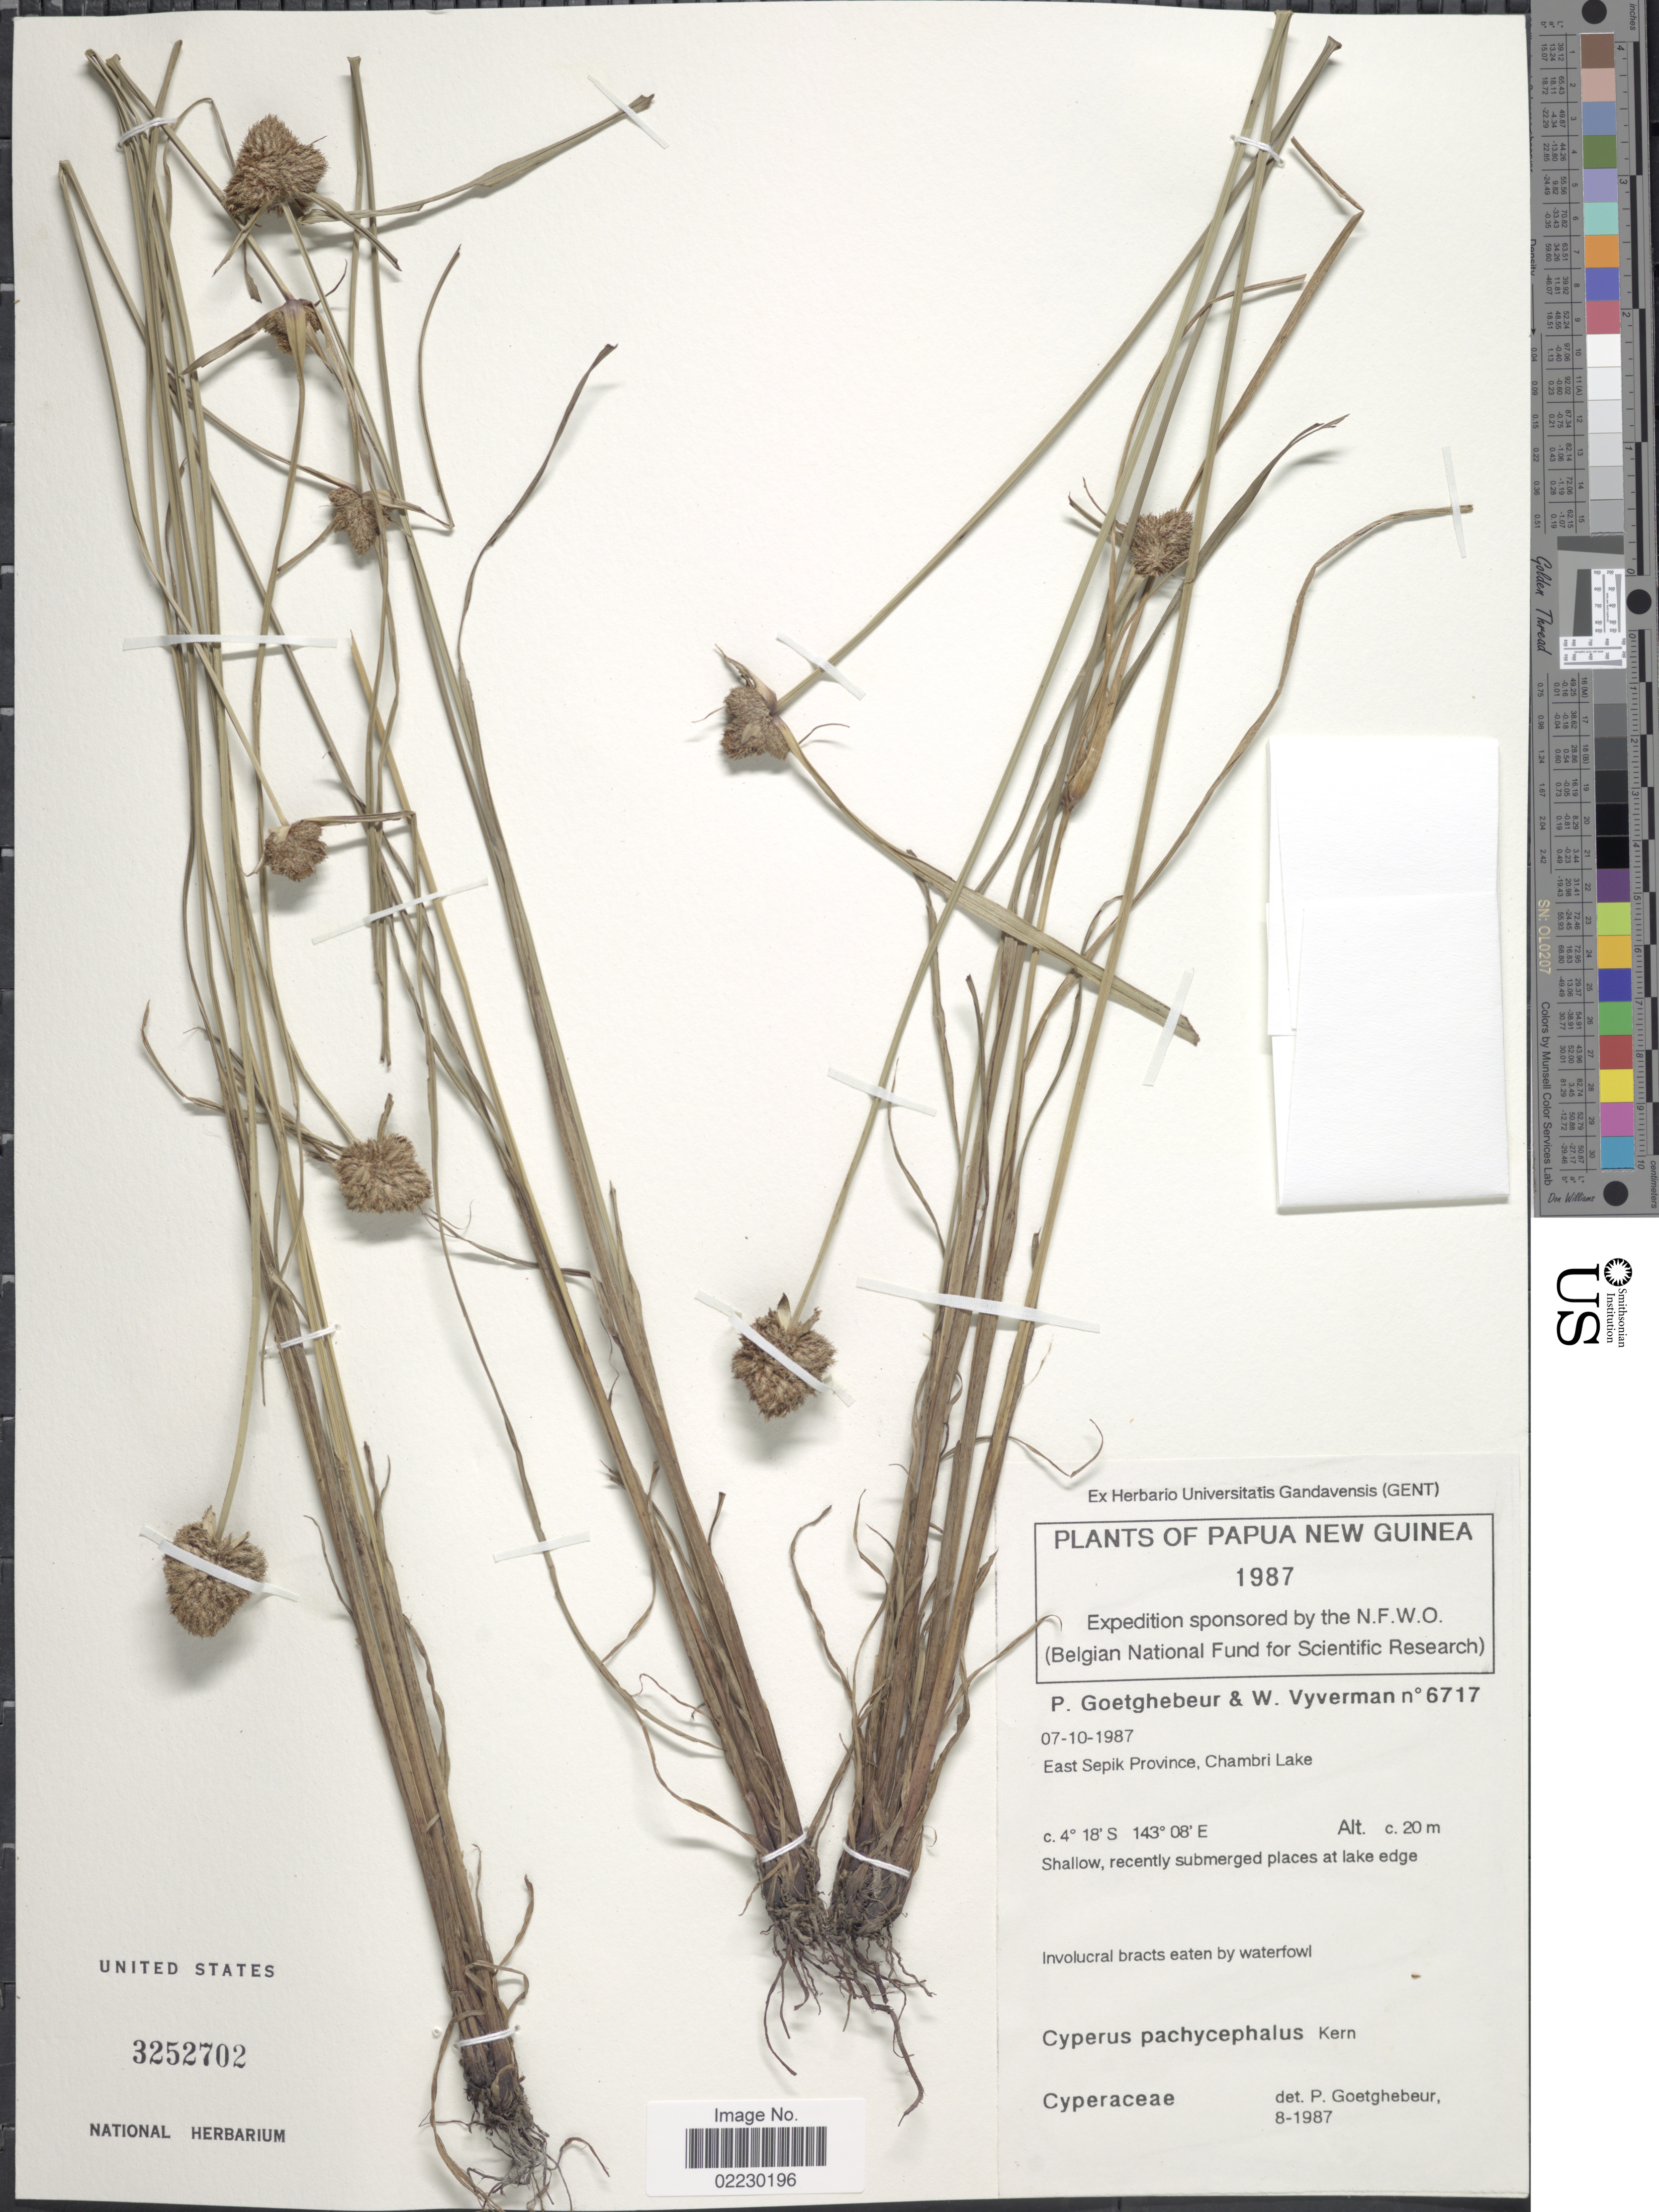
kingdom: Plantae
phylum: Tracheophyta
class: Liliopsida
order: Poales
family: Cyperaceae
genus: Cyperus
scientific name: Cyperus pachycephalus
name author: J. Kern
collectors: P. Goetghebeur & W. Vyverman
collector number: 6717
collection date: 1987-10-07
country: Papua New Guinea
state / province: East Sepik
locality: Chambri Lake, shallow recently submerged places at lake edge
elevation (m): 20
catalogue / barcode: US 3252702